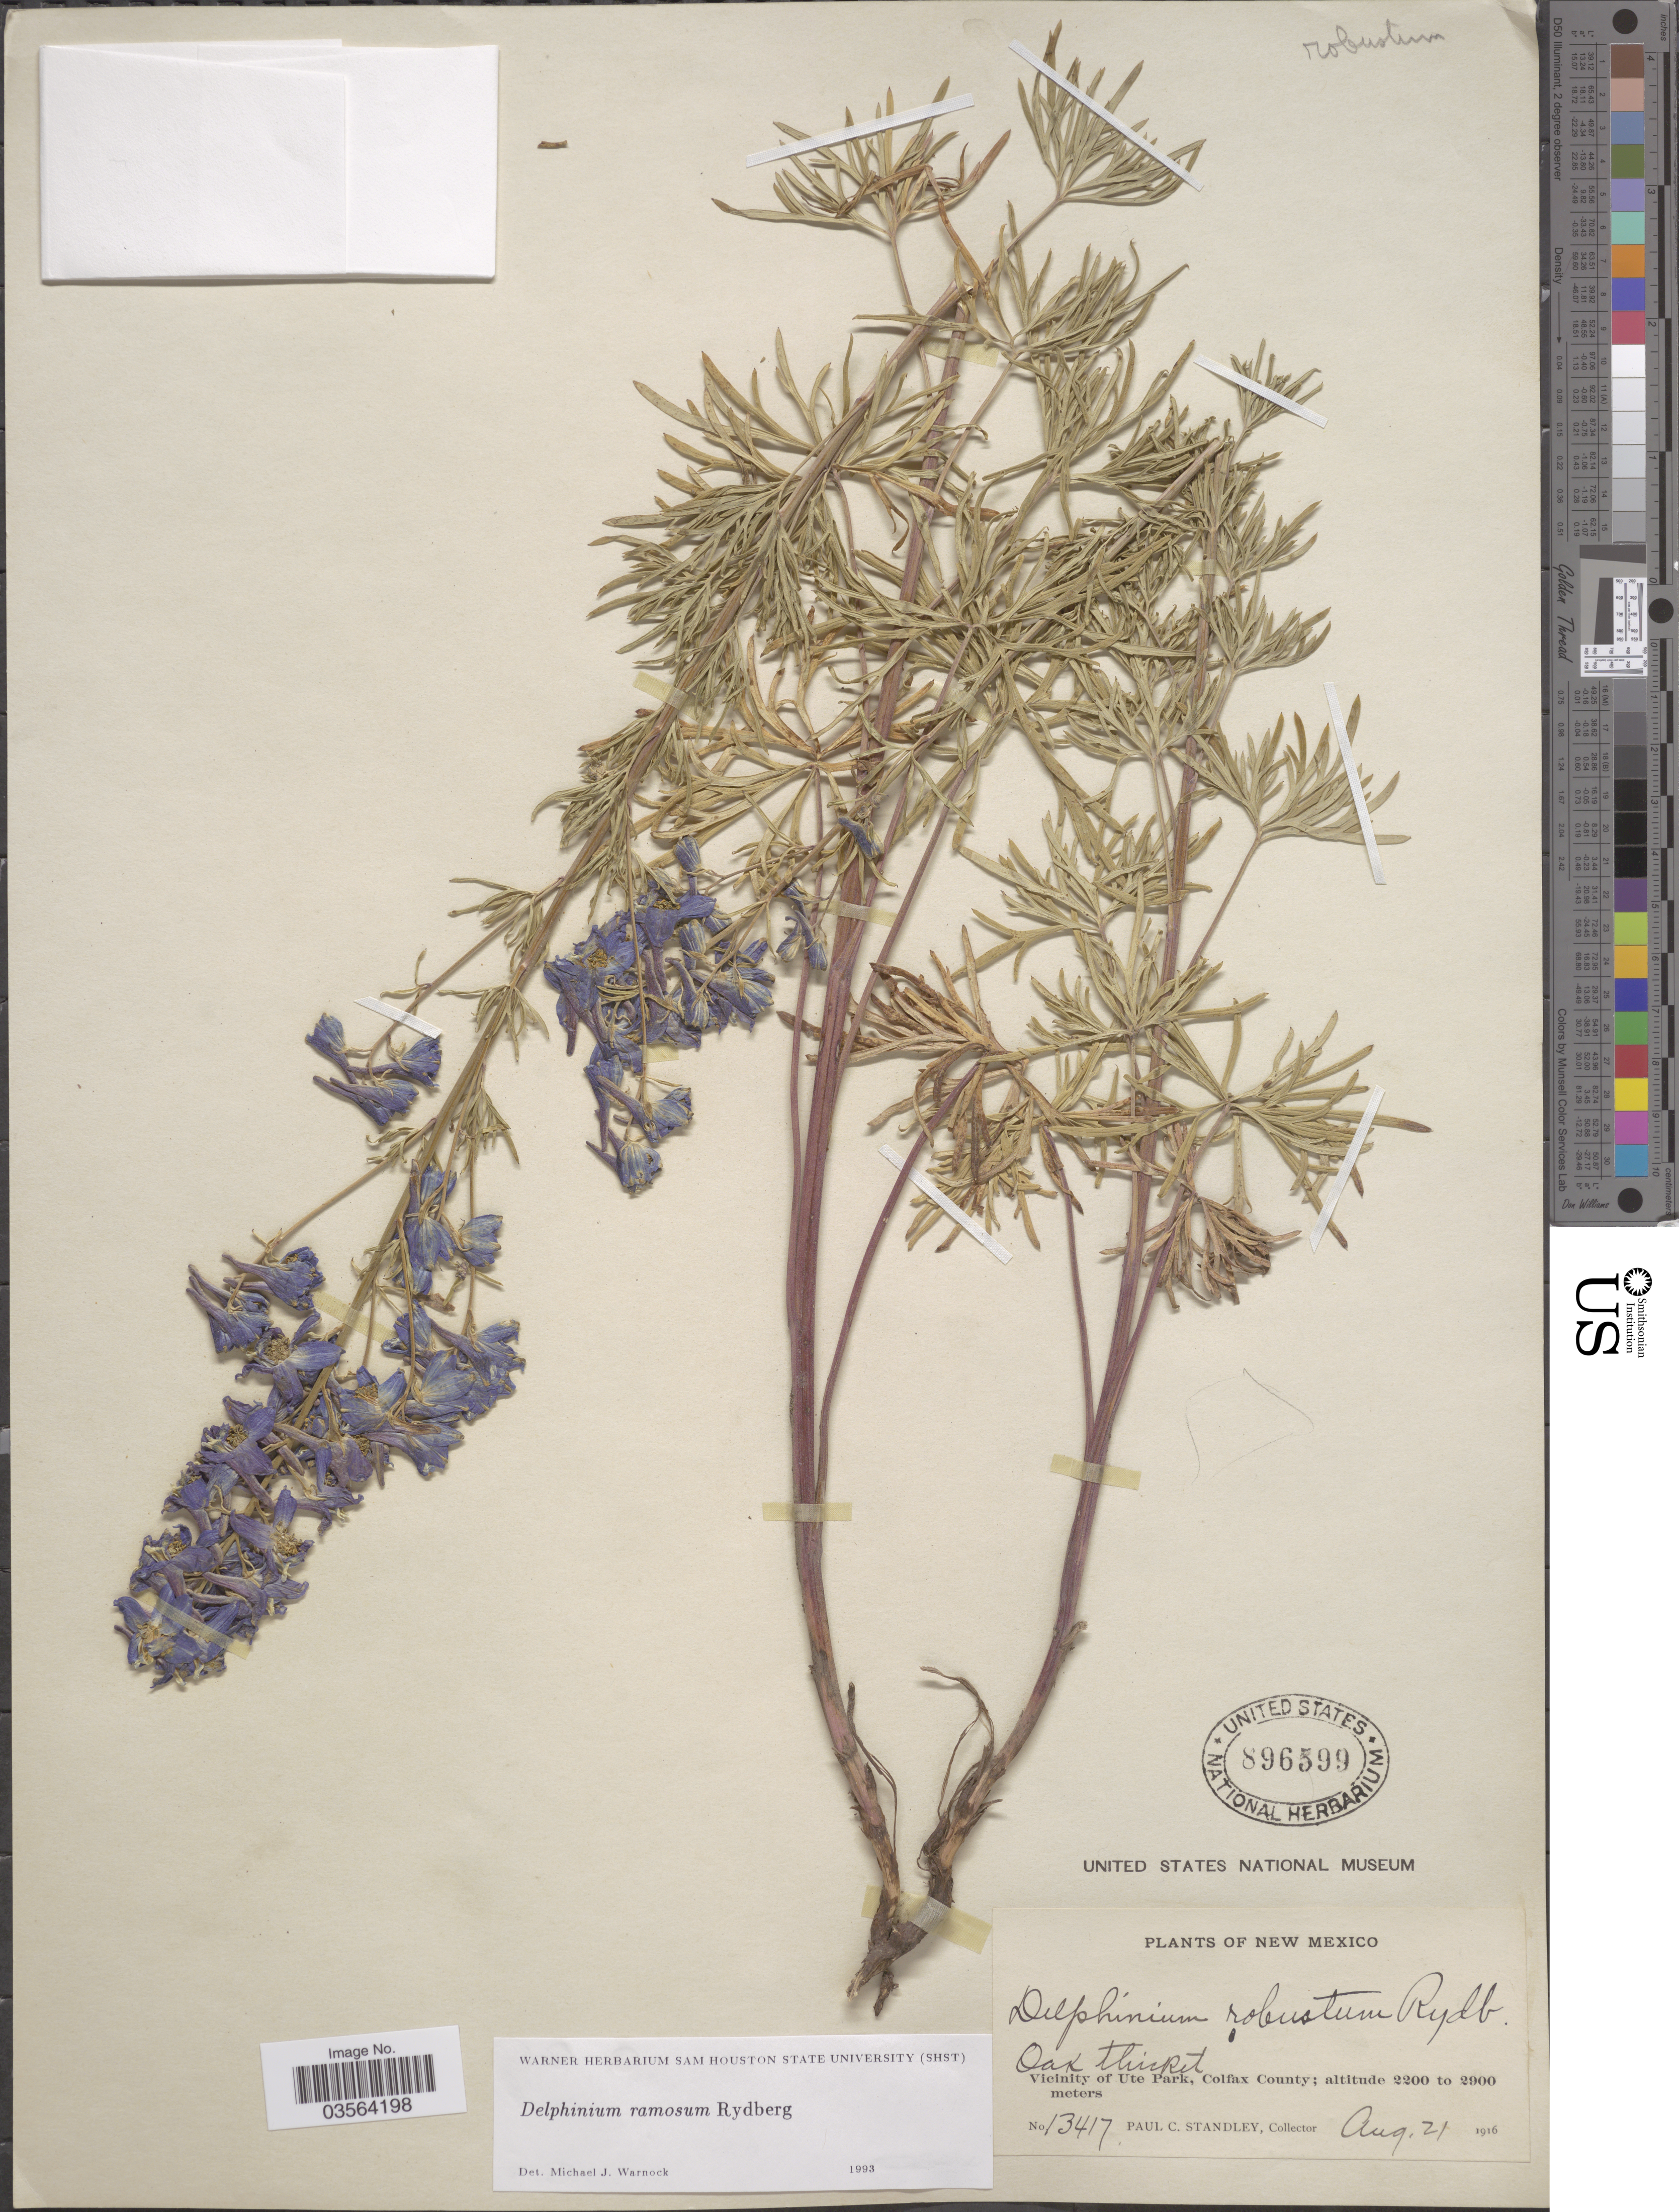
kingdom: Plantae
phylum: Tracheophyta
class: Magnoliopsida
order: Ranunculales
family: Ranunculaceae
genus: Delphinium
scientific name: Delphinium ramosum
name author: Rydb.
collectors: P. C. Standley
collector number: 13417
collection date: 1916-08-21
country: United States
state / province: New Mexico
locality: Vicinity of Ute Park, Colfax County.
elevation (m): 2200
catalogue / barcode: US 896599